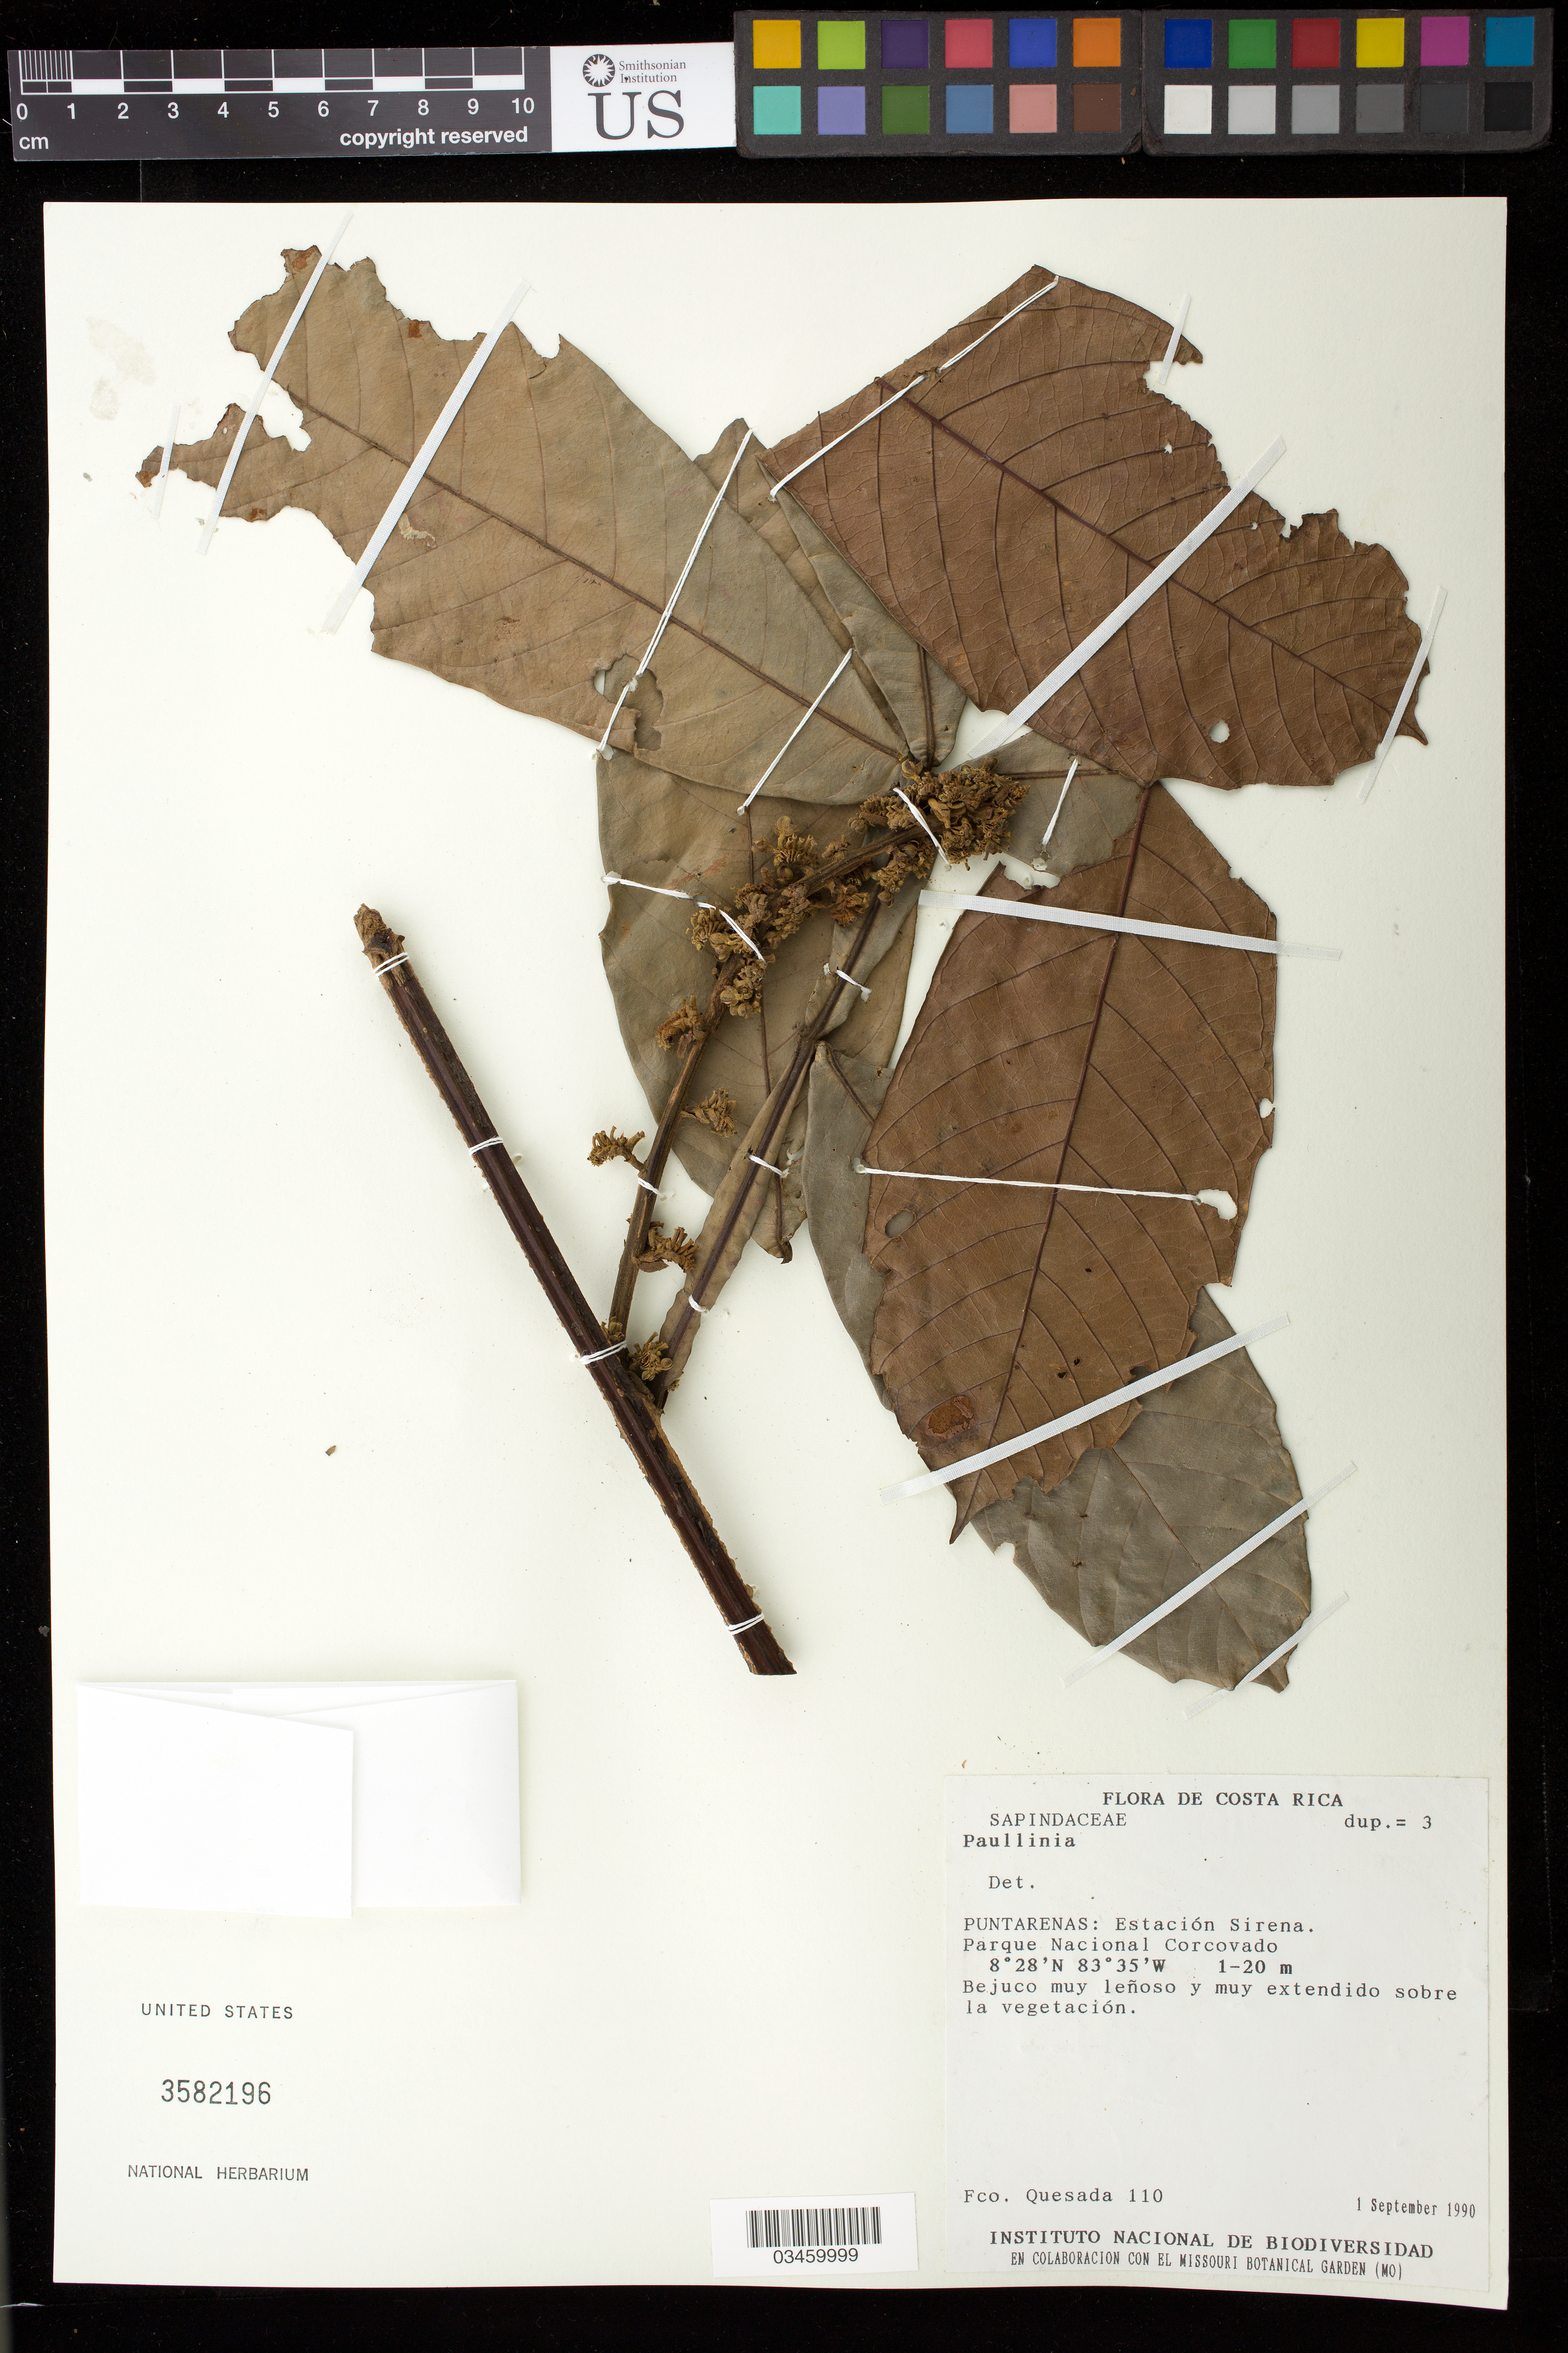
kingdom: Plantae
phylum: Tracheophyta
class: Magnoliopsida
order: Sapindales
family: Sapindaceae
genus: Paullinia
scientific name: Paullinia bracteosa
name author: Radlk.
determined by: Acevedo-Rodriguez, P., (US), Smithsonian Institution - National Museum of Natural History (UNITED STATES)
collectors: F. Quesada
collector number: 110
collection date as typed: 01 Sep 1990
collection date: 1990-09-01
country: Costa Rica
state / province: Puntarenas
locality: Cantón de Golfito, P.N. Corcovado, Península de Osa, Estación Sirena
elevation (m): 1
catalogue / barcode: US 3582196